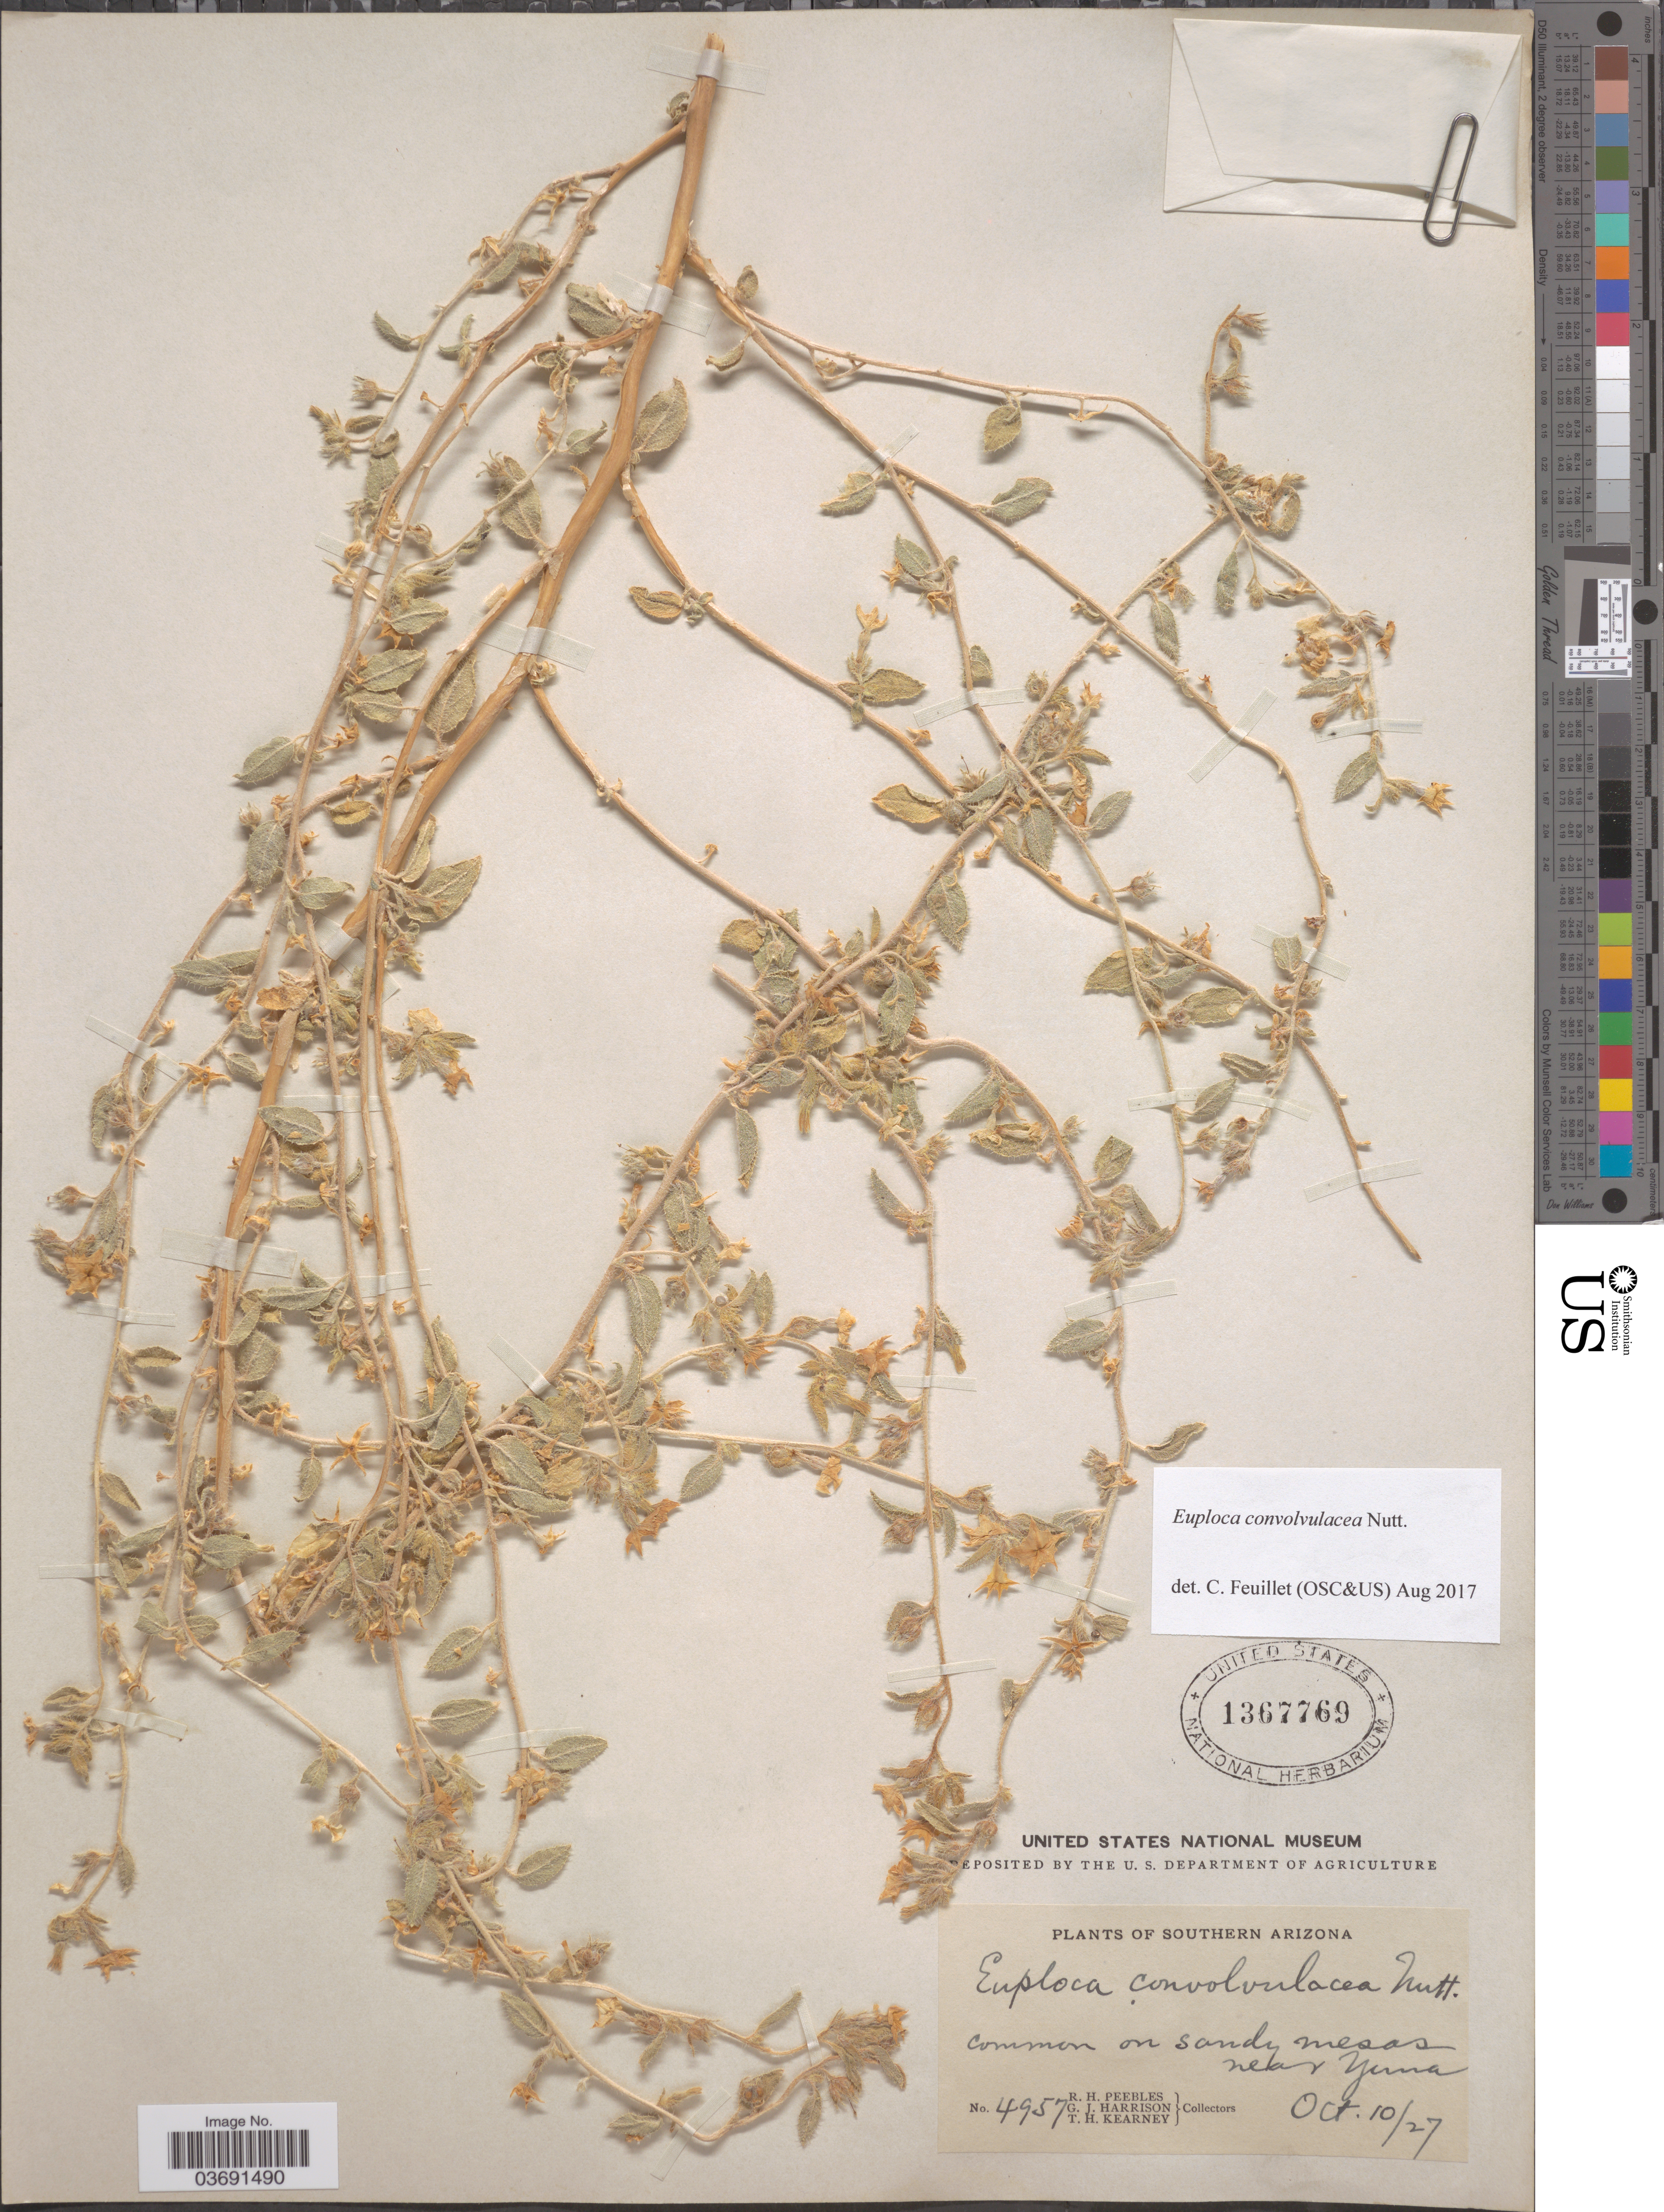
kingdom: Plantae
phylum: Tracheophyta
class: Magnoliopsida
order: Boraginales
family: Heliotropiaceae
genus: Euploca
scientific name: Euploca convolvulacea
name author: Nutt.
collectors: R. H. Peebles, G. J. Harrison & T. H. Kearney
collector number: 4957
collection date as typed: Transcribed d/m/y: 10/10/27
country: United States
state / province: Arizona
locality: Southern Arizona. On sandy mesas near Yuna.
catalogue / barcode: US 1367769